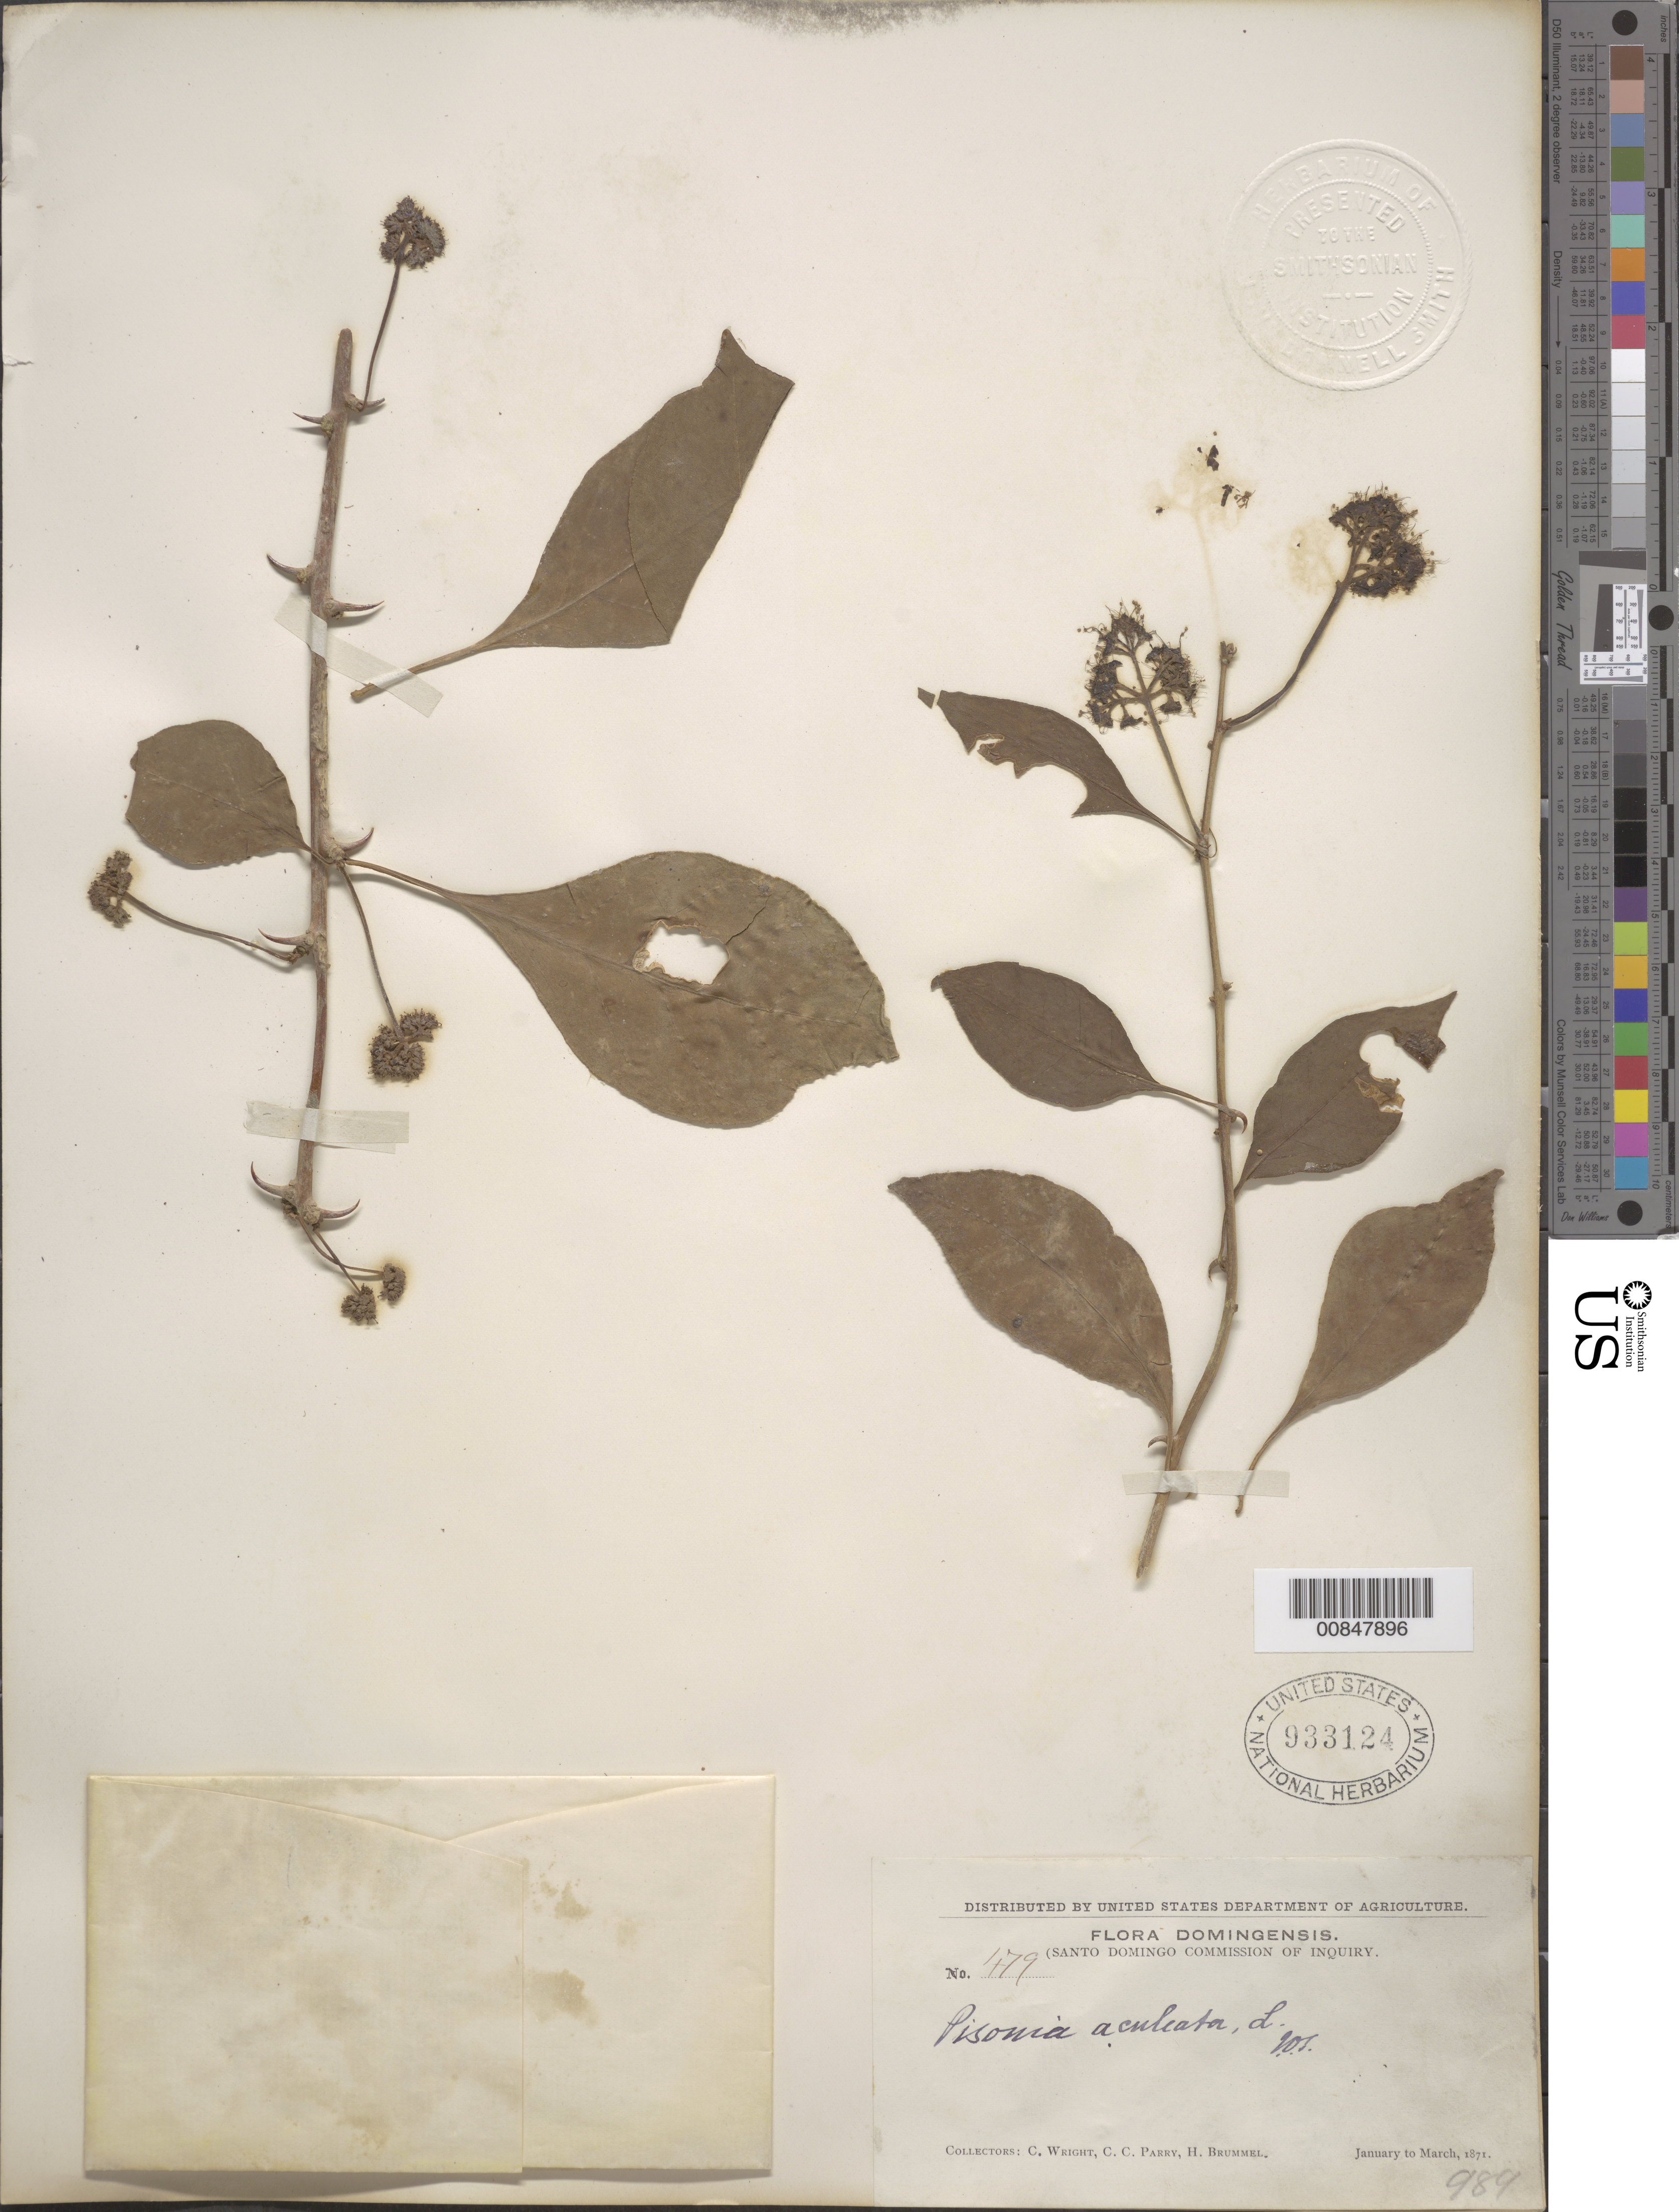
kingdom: Plantae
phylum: Tracheophyta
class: Magnoliopsida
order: Caryophyllales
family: Nyctaginaceae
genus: Pisonia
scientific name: Pisonia aculeata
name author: L.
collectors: C. Wright, C. C. Parry & H. Brummel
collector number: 479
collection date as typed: Jan 1871 to -- Mar 1871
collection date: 1871-01/1871-03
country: Dominican Republic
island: Hispaniola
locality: Dominican Republic.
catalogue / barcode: US 933124